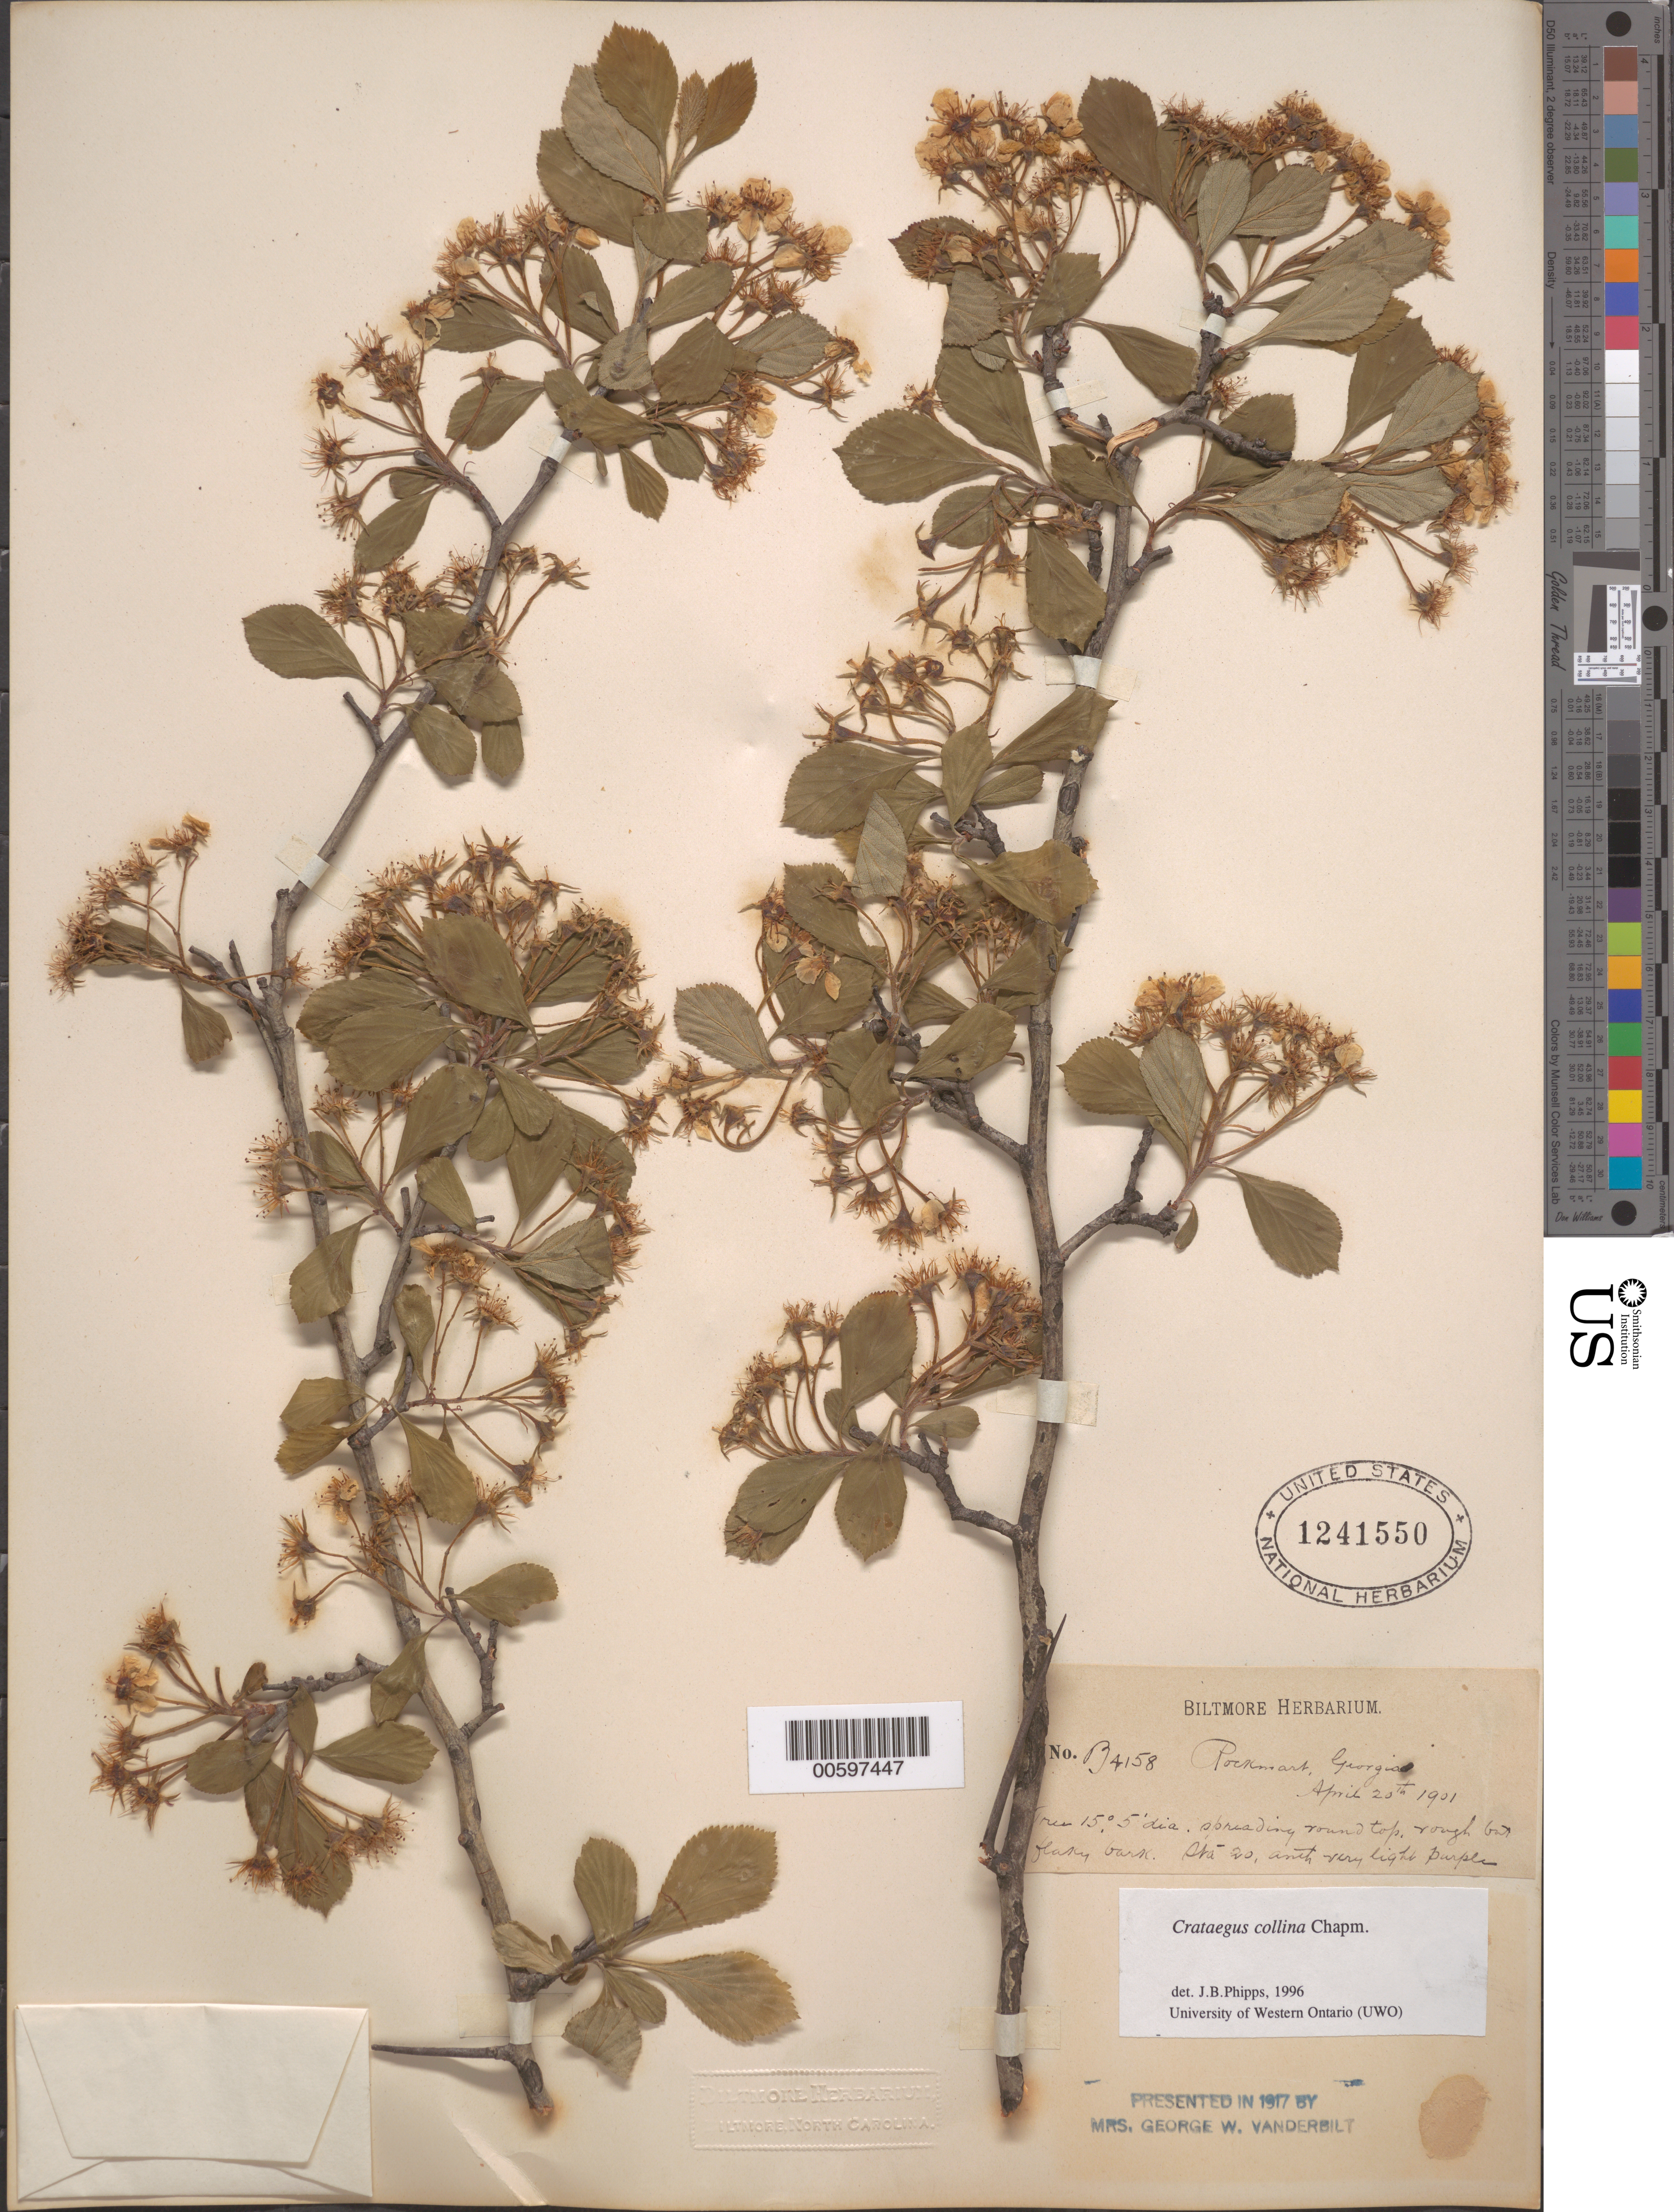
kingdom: Plantae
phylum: Tracheophyta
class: Magnoliopsida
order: Rosales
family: Rosaceae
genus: Crataegus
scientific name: Crataegus collina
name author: Chapm.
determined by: Phipps, James B., (UWO), University of Western Ontario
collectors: ex herb. Biltmore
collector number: B4158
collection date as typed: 20 Apr 1901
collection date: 1901-04-20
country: United States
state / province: Georgia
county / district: Polk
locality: Rockmont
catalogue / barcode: US 1241550